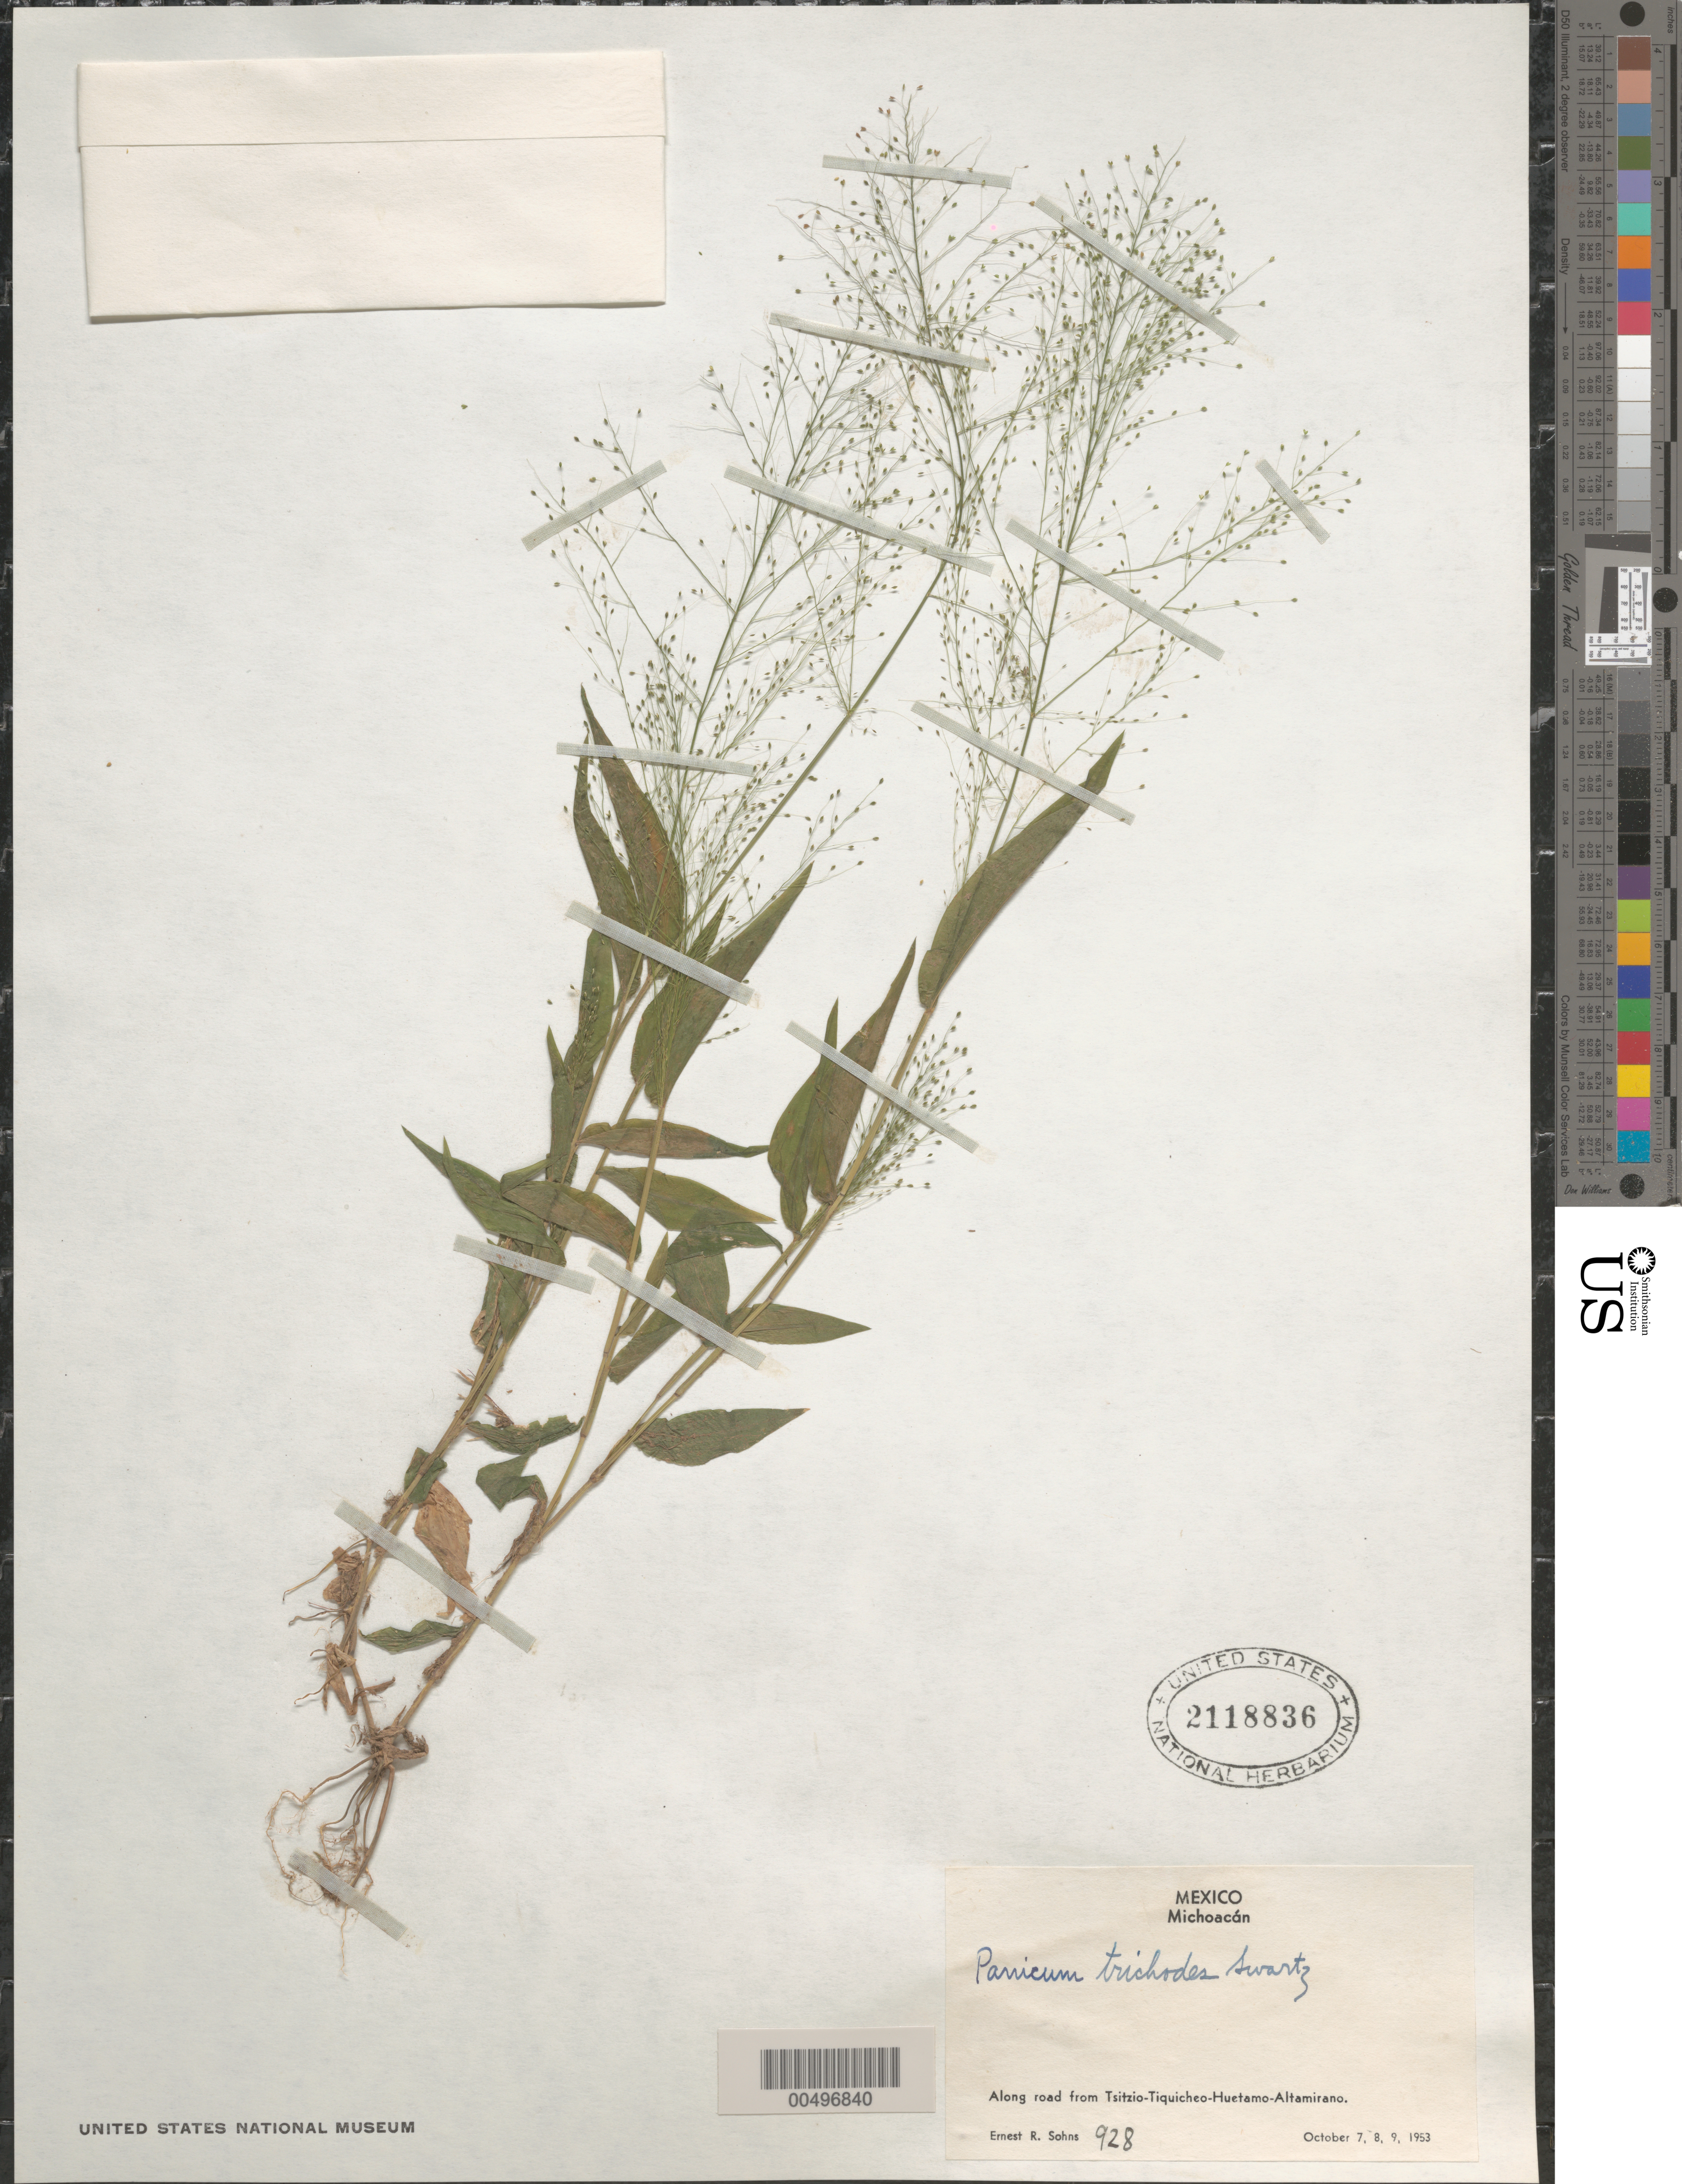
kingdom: Plantae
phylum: Tracheophyta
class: Liliopsida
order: Poales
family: Poaceae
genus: Panicum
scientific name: Panicum trichoides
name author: Sw.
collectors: E. R. Sohns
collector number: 928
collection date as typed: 7 Oct 1953 to 9 Oct 1953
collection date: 1953-10-07/1953-10-09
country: Mexico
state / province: Michoacán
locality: Along rd from Tsitzio-Tiquicheo-Huetamo-Altamirano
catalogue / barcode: US 2118836